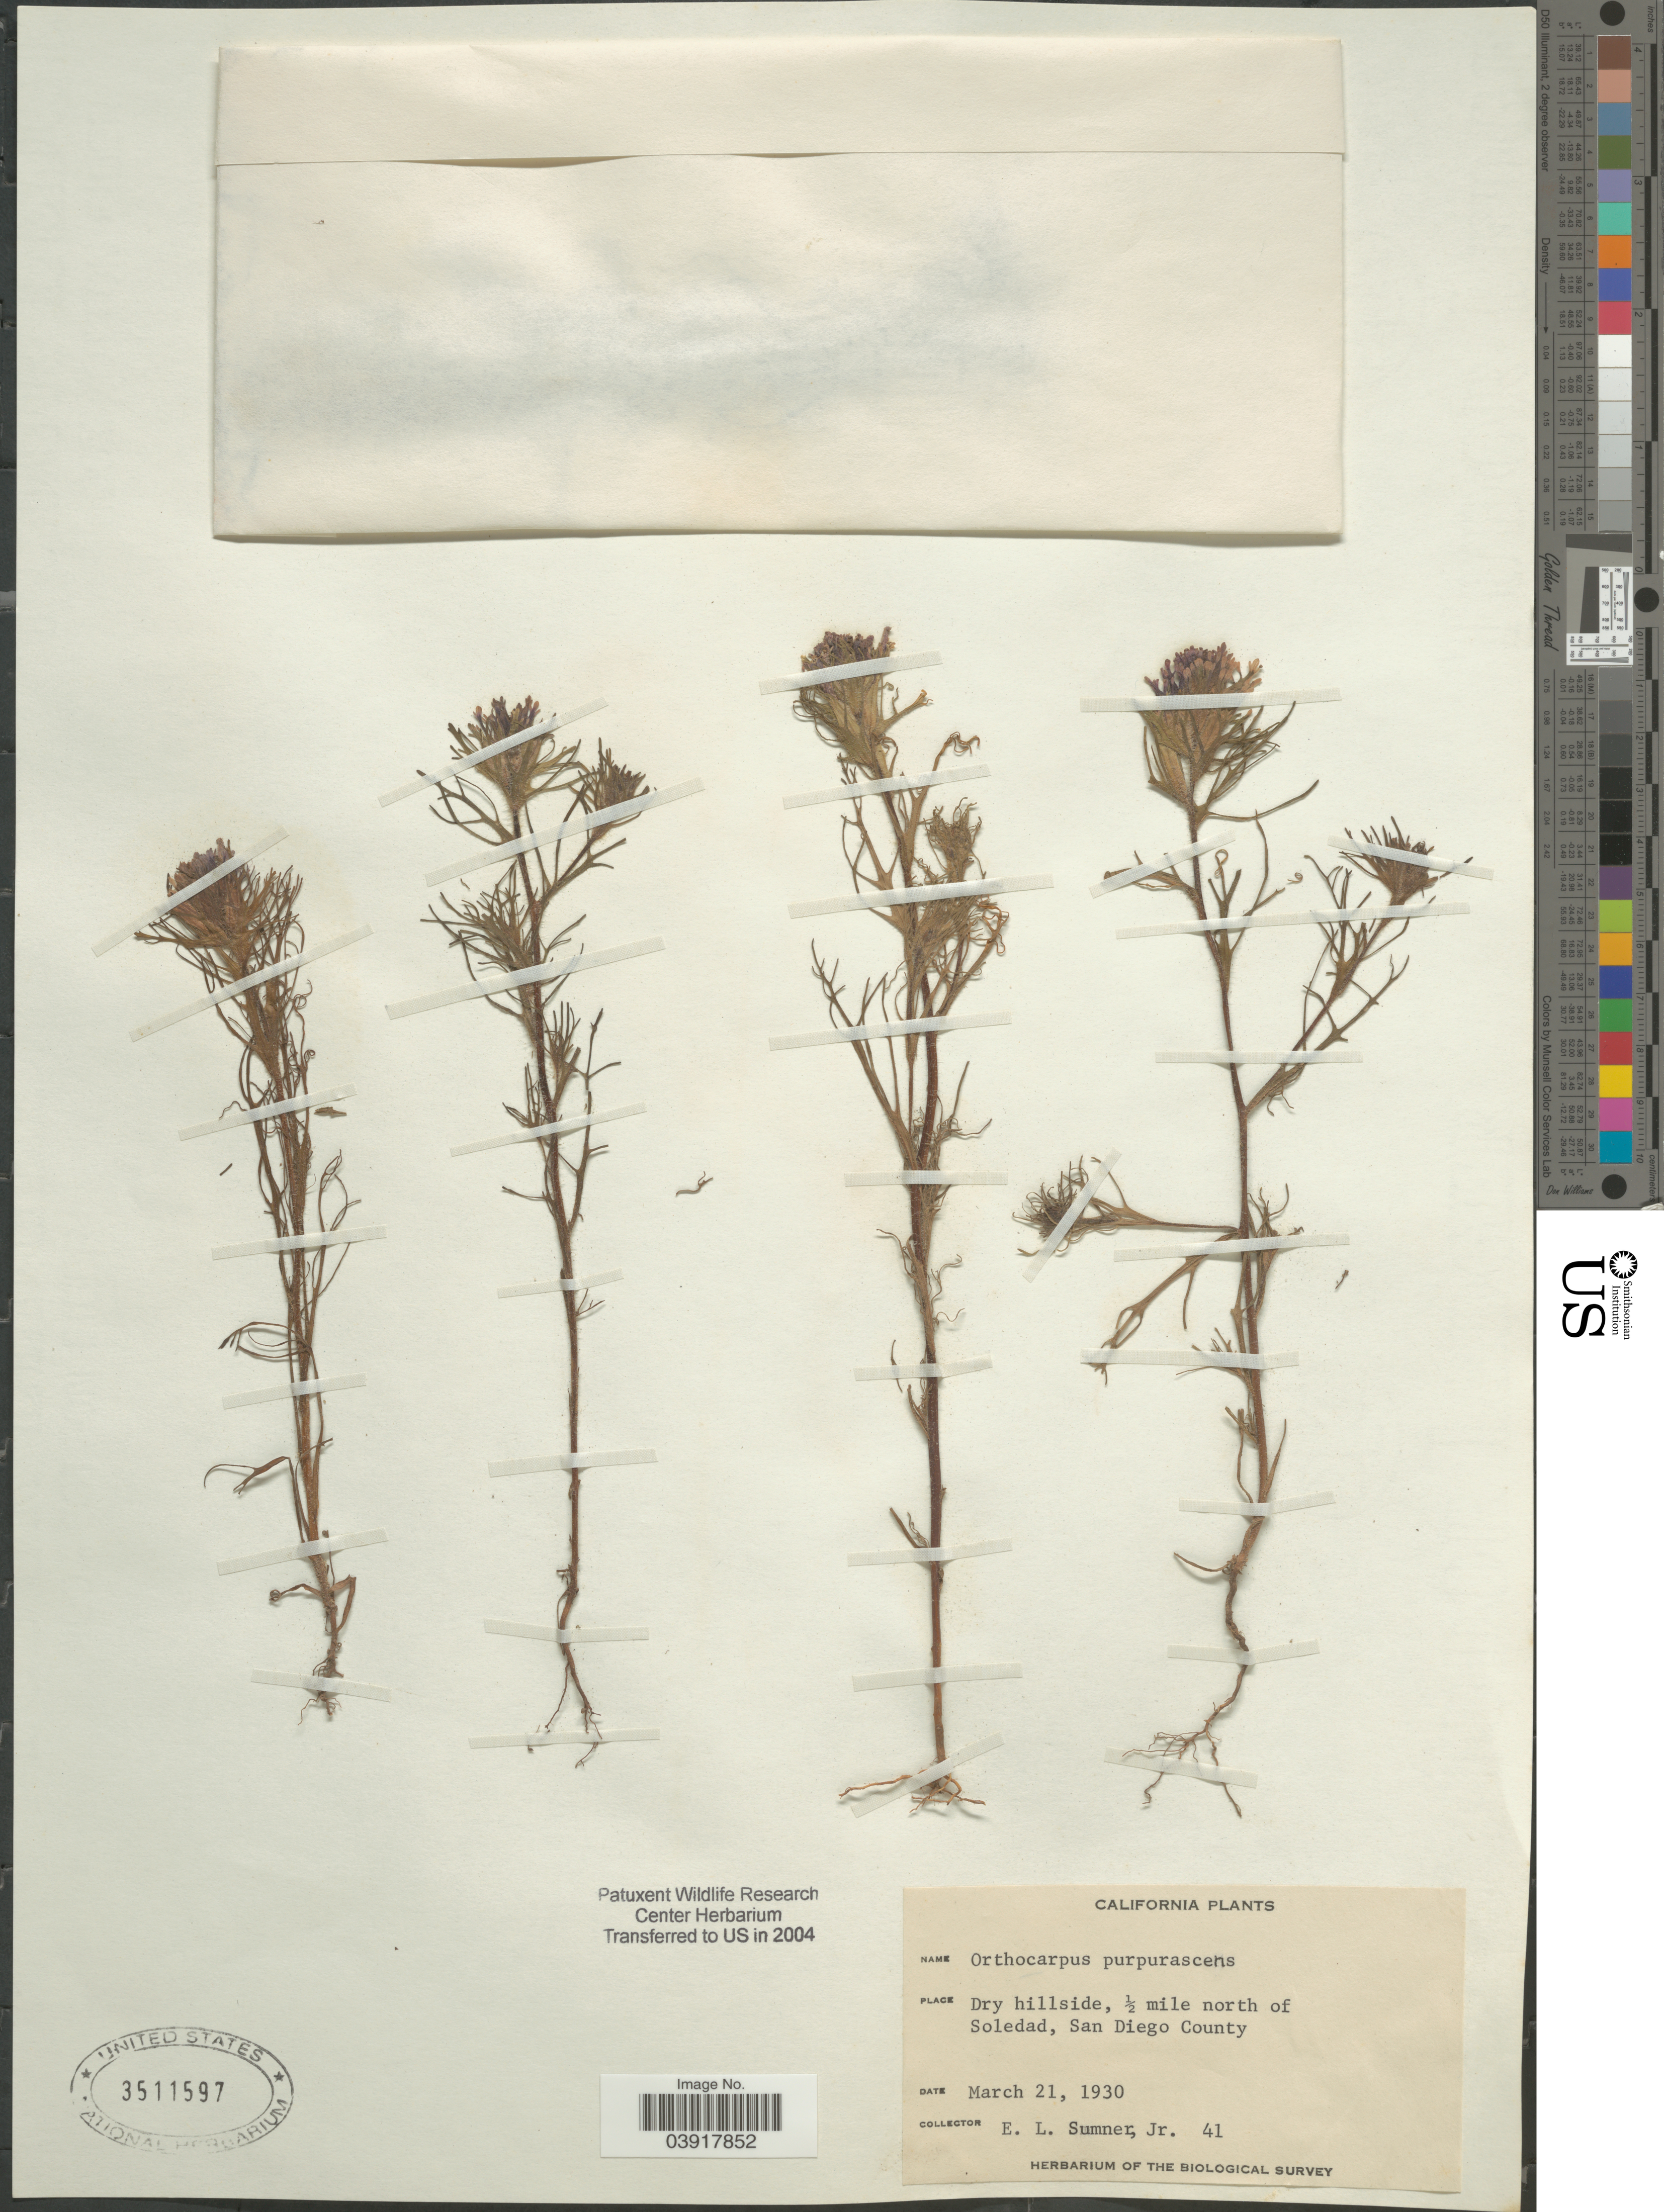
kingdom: Plantae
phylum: Tracheophyta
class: Magnoliopsida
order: Lamiales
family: Orobanchaceae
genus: Orthocarpus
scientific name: Orthocarpus purpurascens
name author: Benth.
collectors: E. Sumner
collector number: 41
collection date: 1930-03-21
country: United States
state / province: California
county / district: San Diego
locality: Dry hillside, ½ mile north of Soledad, San Diego County.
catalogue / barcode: US 3511597